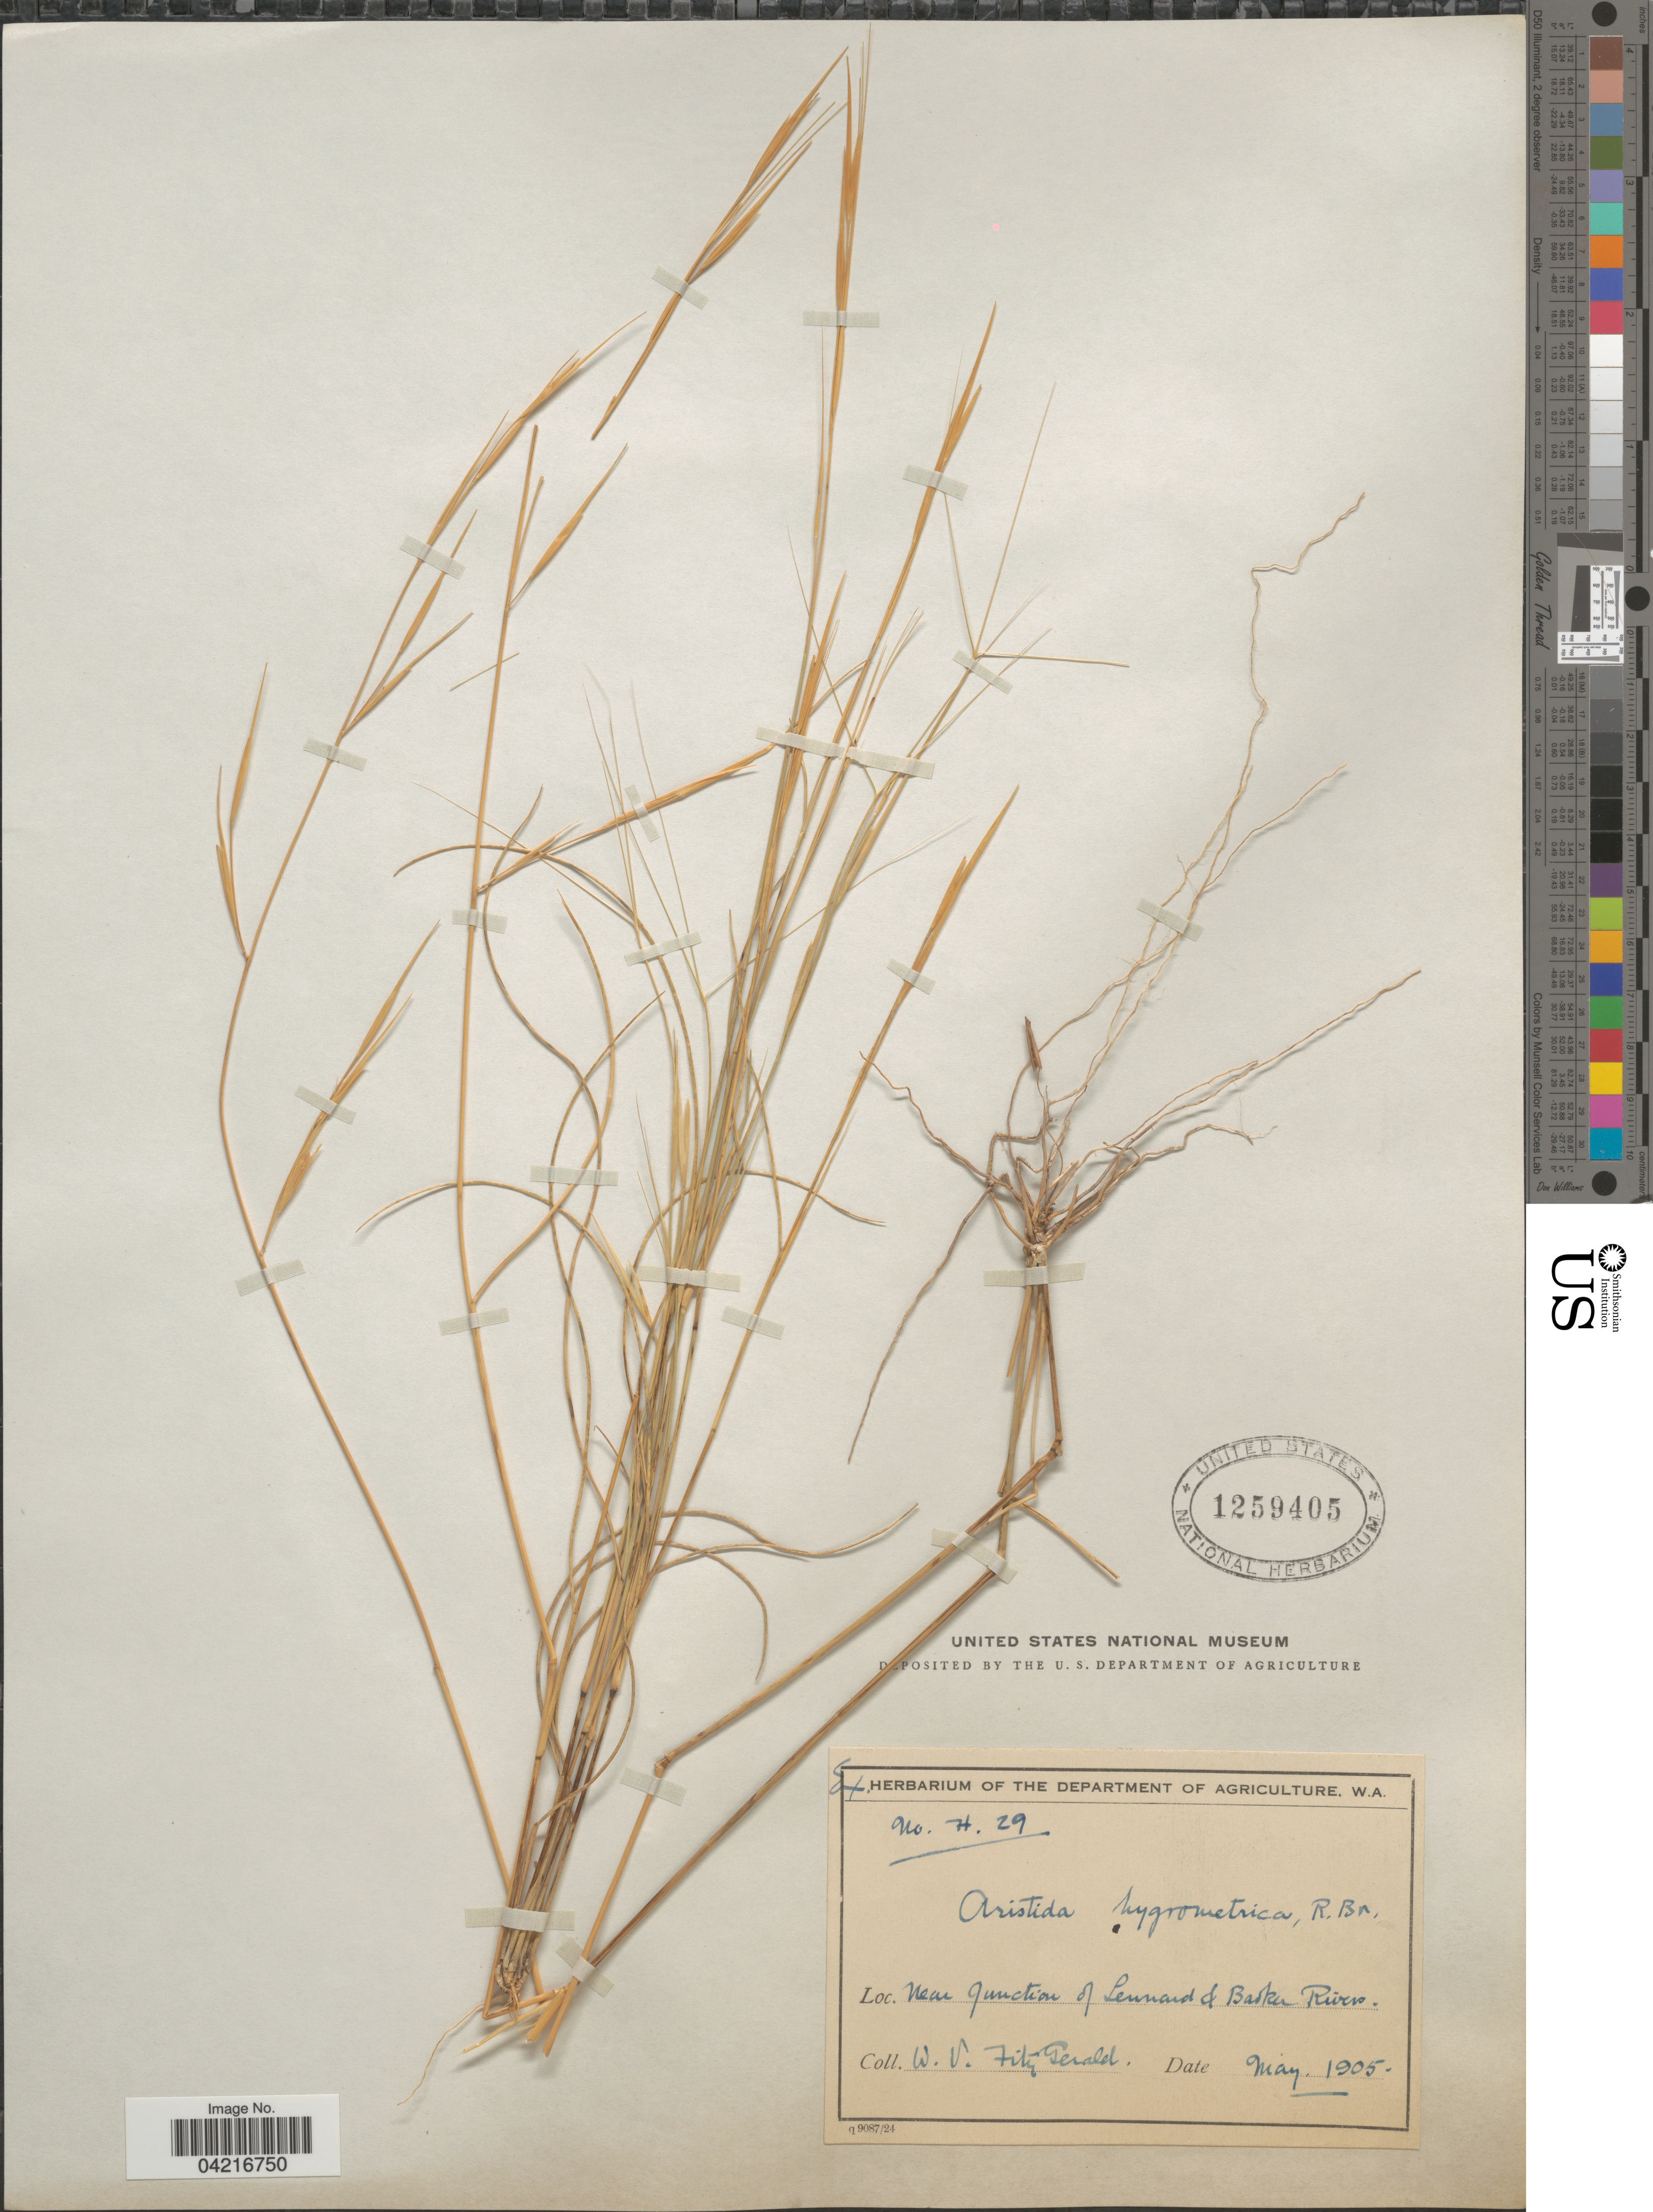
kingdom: Plantae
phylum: Tracheophyta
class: Liliopsida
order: Poales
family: Poaceae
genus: Aristida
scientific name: Aristida hygrometrica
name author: R. Br.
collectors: W. Fitzgerald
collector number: H29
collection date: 1905-05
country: Australia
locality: Near Junction of Lennard & Barker River.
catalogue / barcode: US 1259405